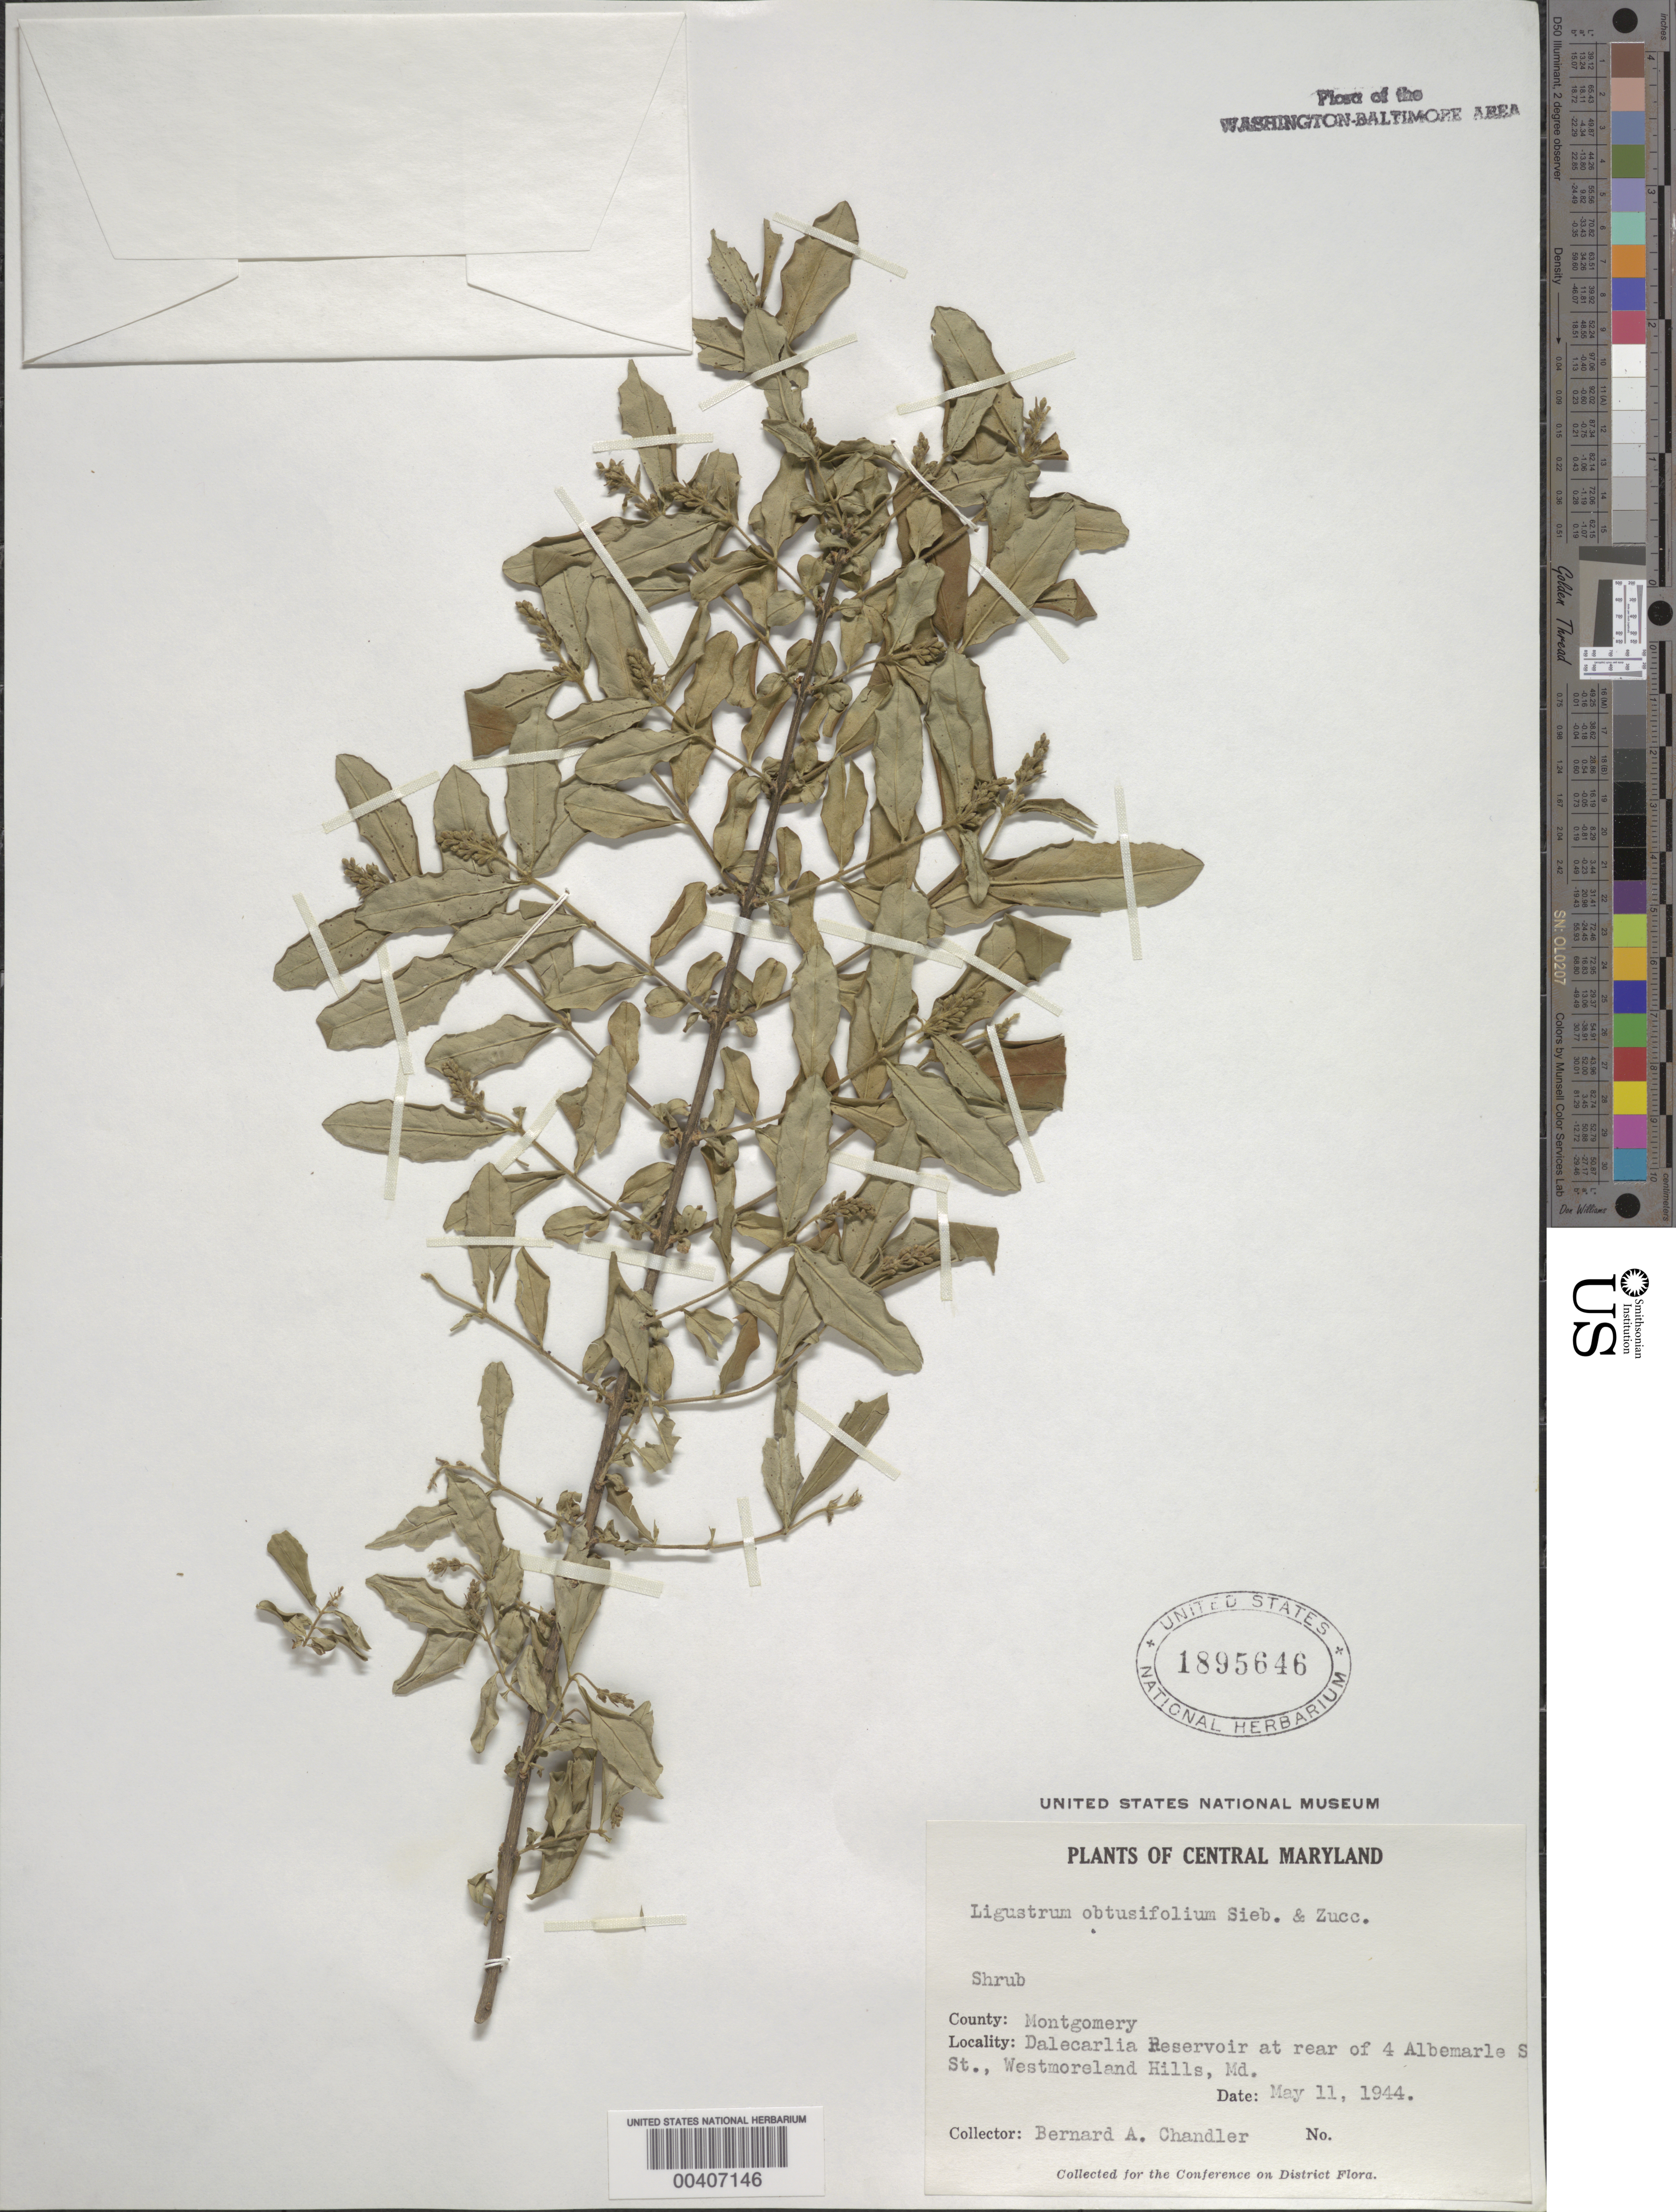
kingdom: Plantae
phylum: Tracheophyta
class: Magnoliopsida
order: Lamiales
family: Oleaceae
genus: Ligustrum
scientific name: Ligustrum obtusifolium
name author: Siebert & Zucc.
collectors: B. Chandler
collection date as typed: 11 May 1944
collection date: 1944-05-11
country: United States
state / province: Maryland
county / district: Montgomery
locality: University of Maryland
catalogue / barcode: US 1895646